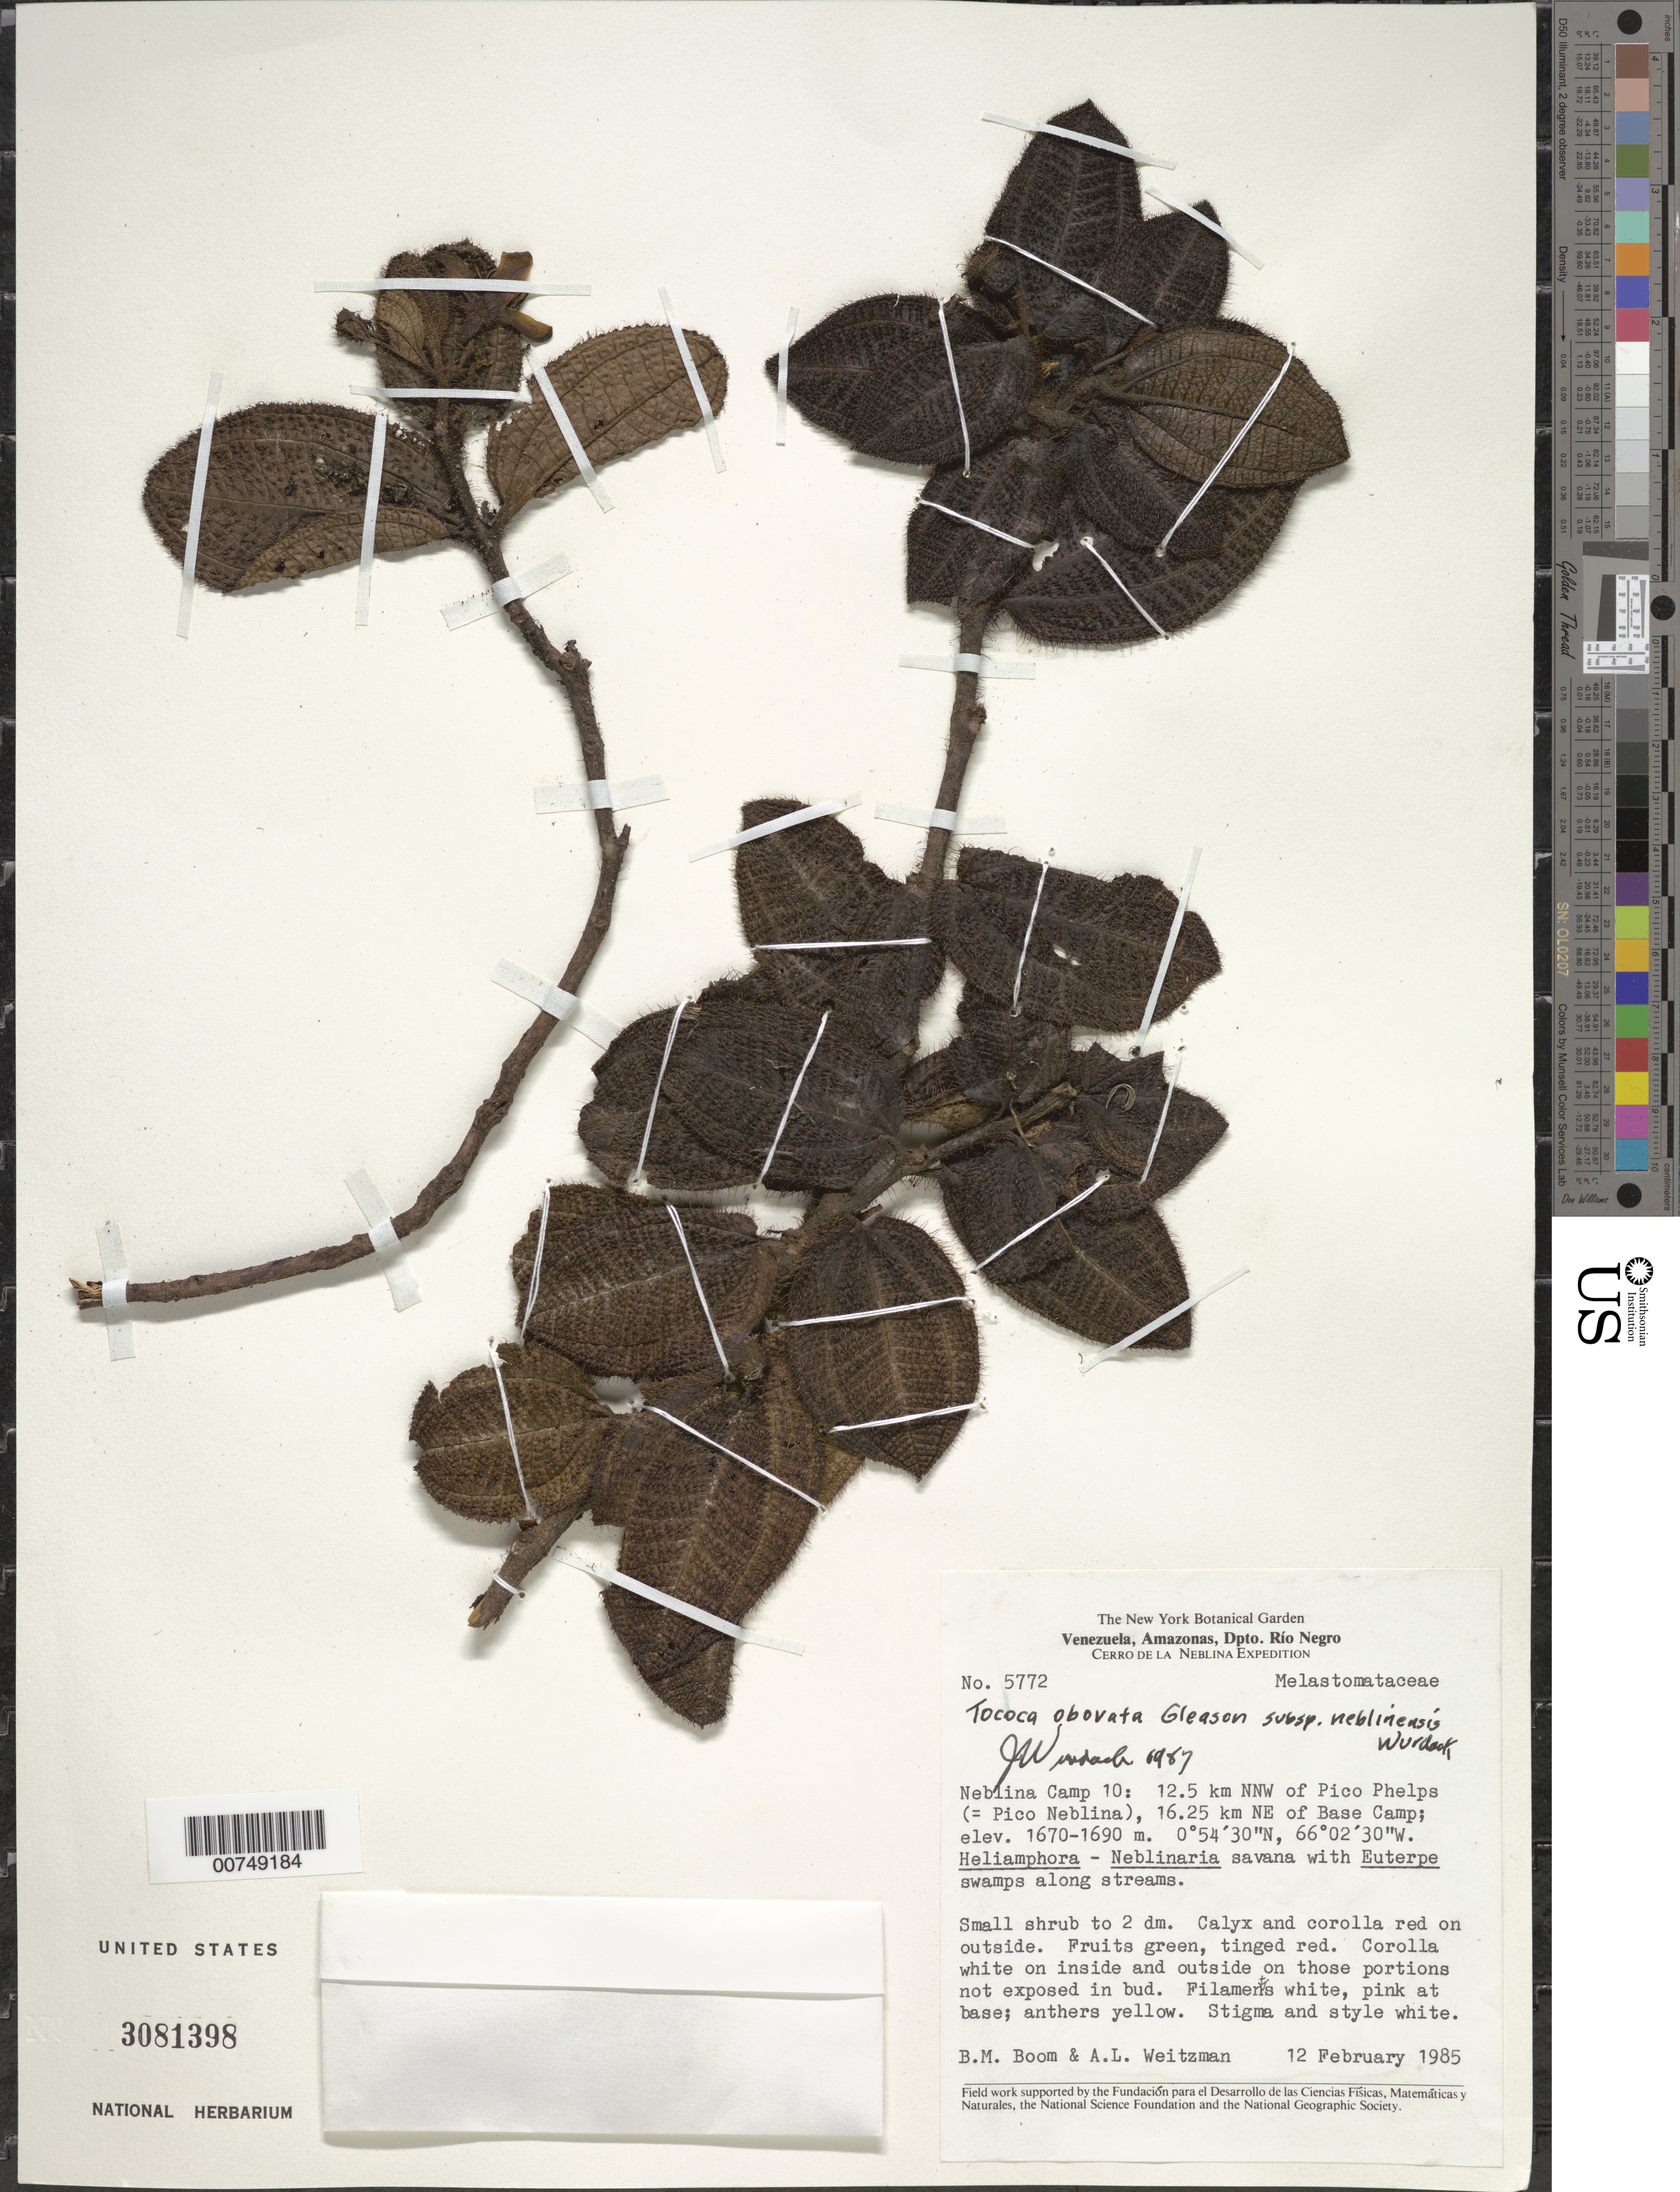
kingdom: Plantae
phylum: Tracheophyta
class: Magnoliopsida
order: Myrtales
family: Melastomataceae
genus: Tococa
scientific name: Tococa obovata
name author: Gleason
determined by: Wurdack, John J., (US), US (UNITED STATES)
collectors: B. M. Boom, A. L. Weitzman & W. R. Buck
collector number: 5772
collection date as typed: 12-Feb-85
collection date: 1985-02-12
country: Venezuela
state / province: Amazonas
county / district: Río Negro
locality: Neblina Camp 10. 12.5 km NNW of Pico Phelps (=Pico Neblina),16.25 km NE of Base Camp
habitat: Heliamphora-Neblinaria savanna with Euterpe swamps along streams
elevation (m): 1670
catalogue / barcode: US 3081398